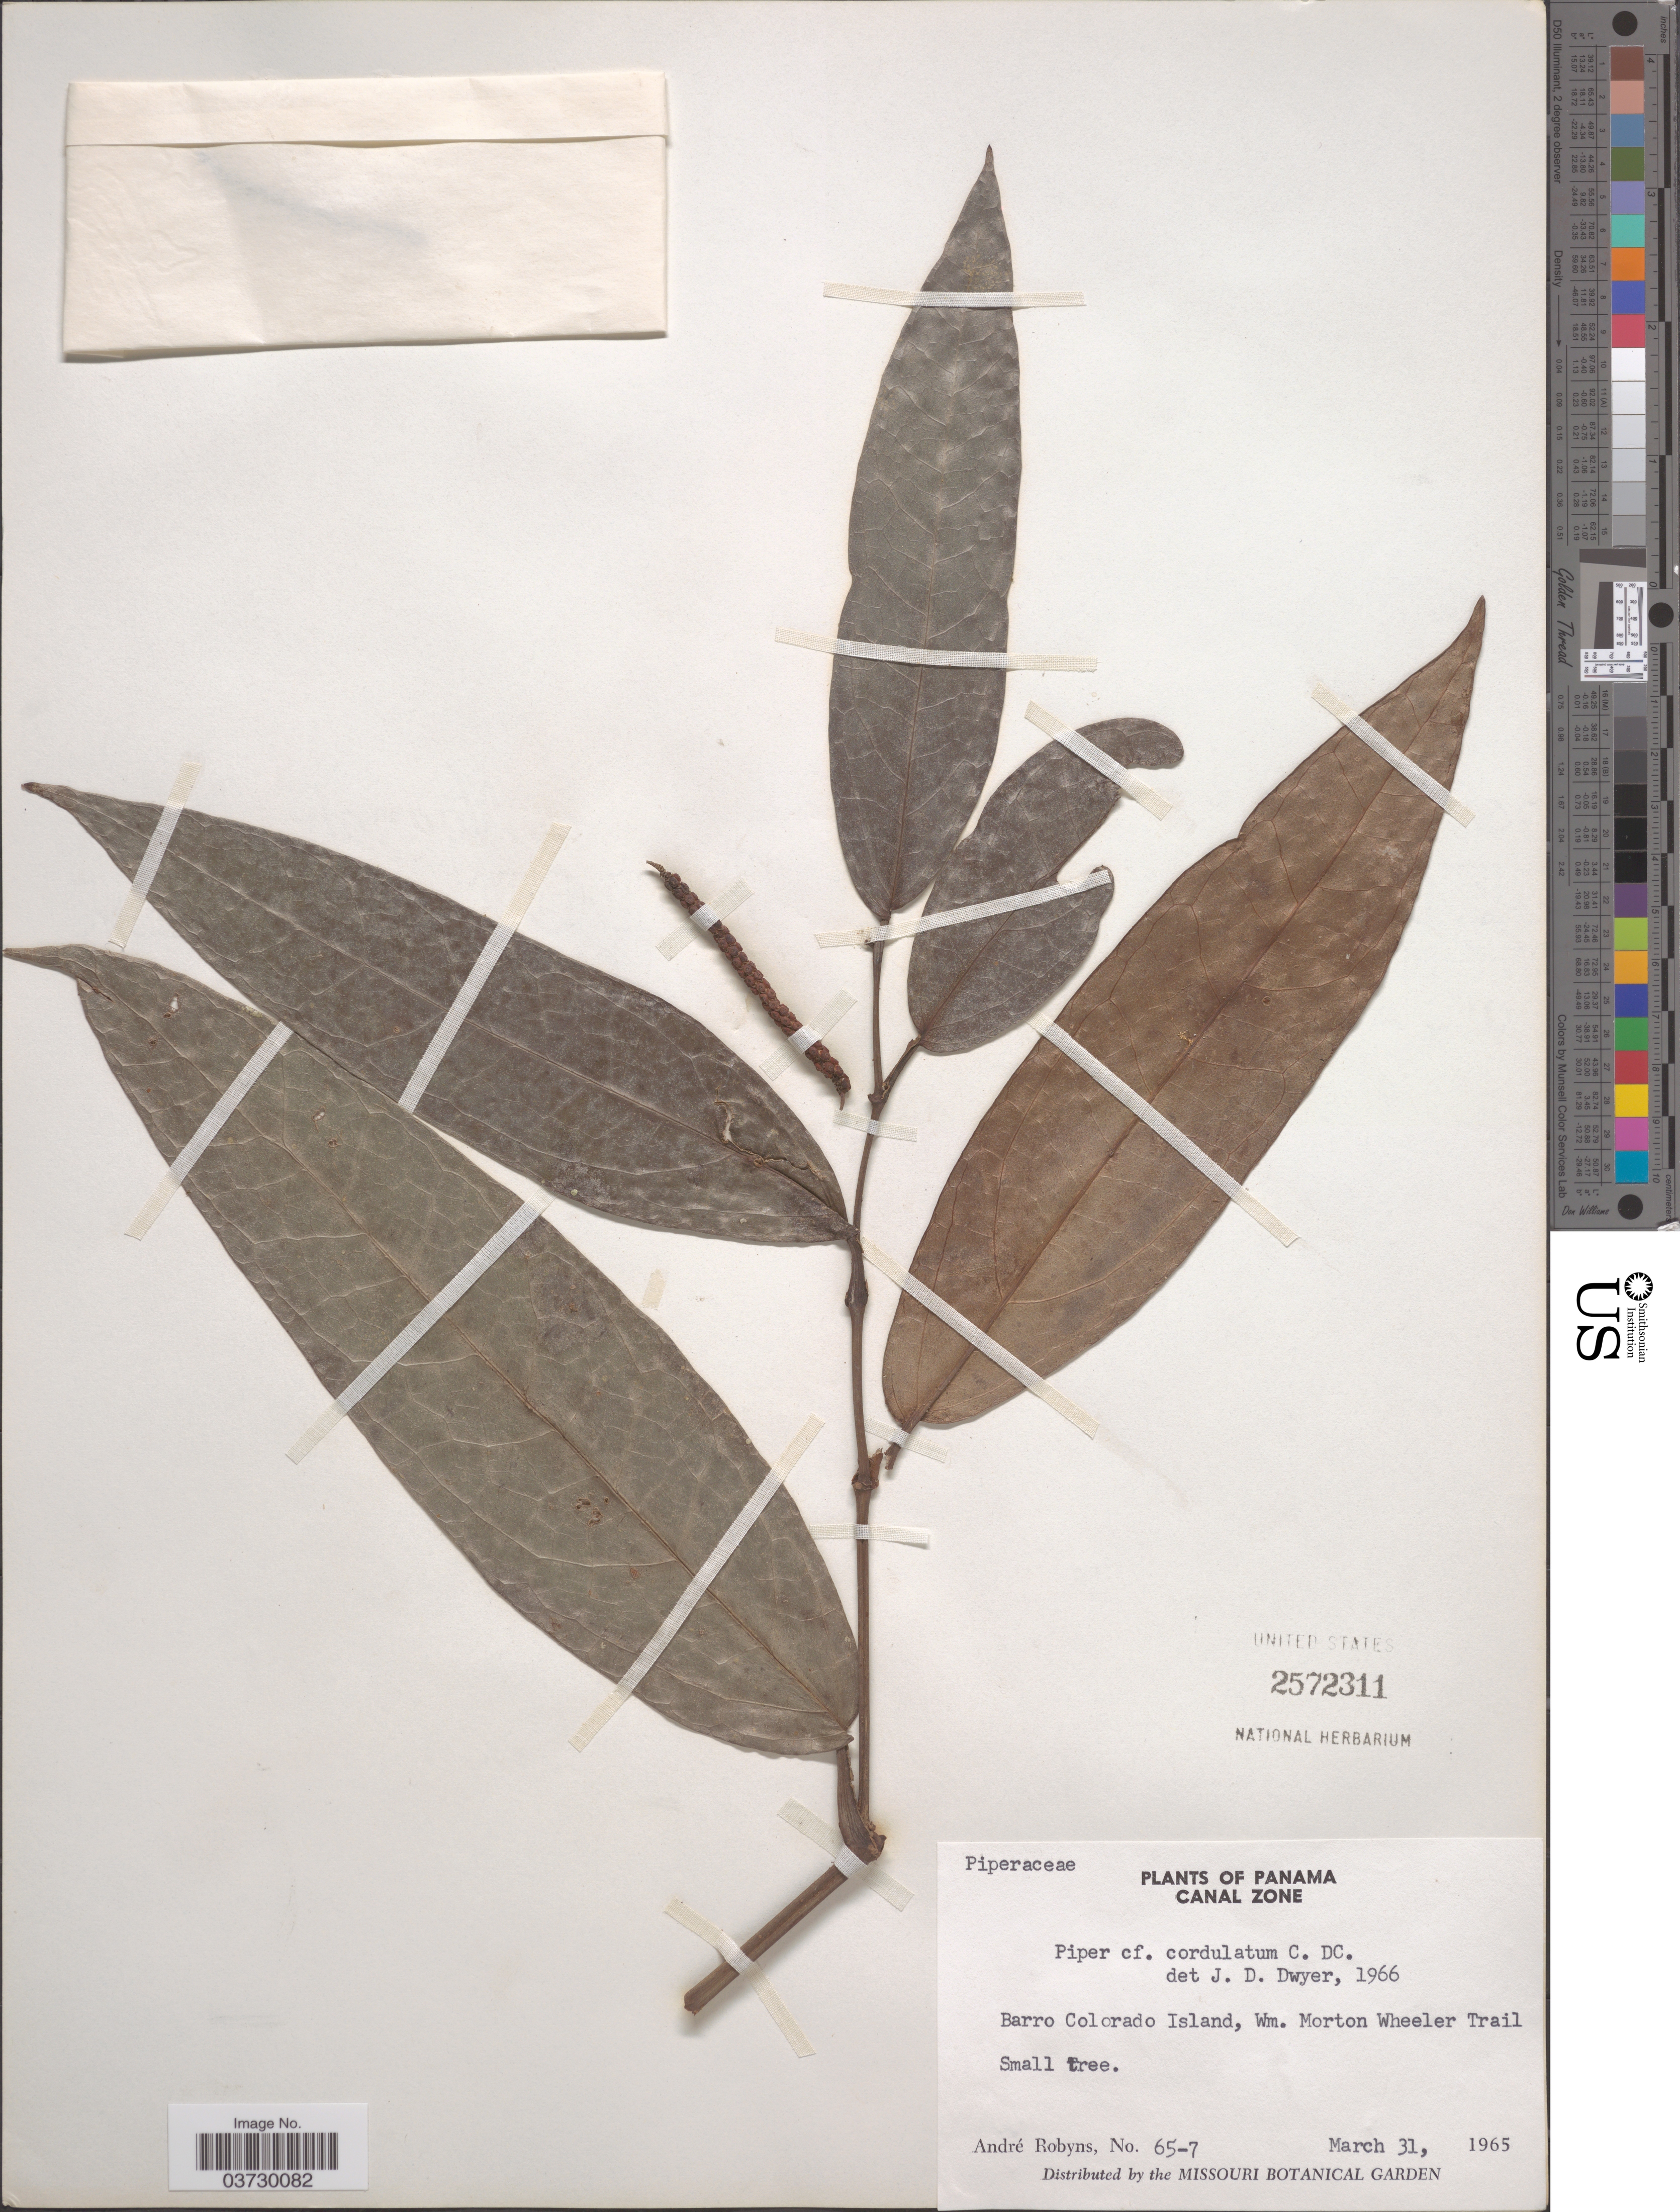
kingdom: Plantae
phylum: Tracheophyta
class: Magnoliopsida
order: Piperales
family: Piperaceae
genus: Piper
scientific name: Piper cordulatum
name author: C. DC.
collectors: A. G. Robyns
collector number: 65-7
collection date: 1965-03-31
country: Panama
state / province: Panamá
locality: Canal Zone. Barro Colorado Island, Wm. Morton Wheeler Trail.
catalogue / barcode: US 2572311